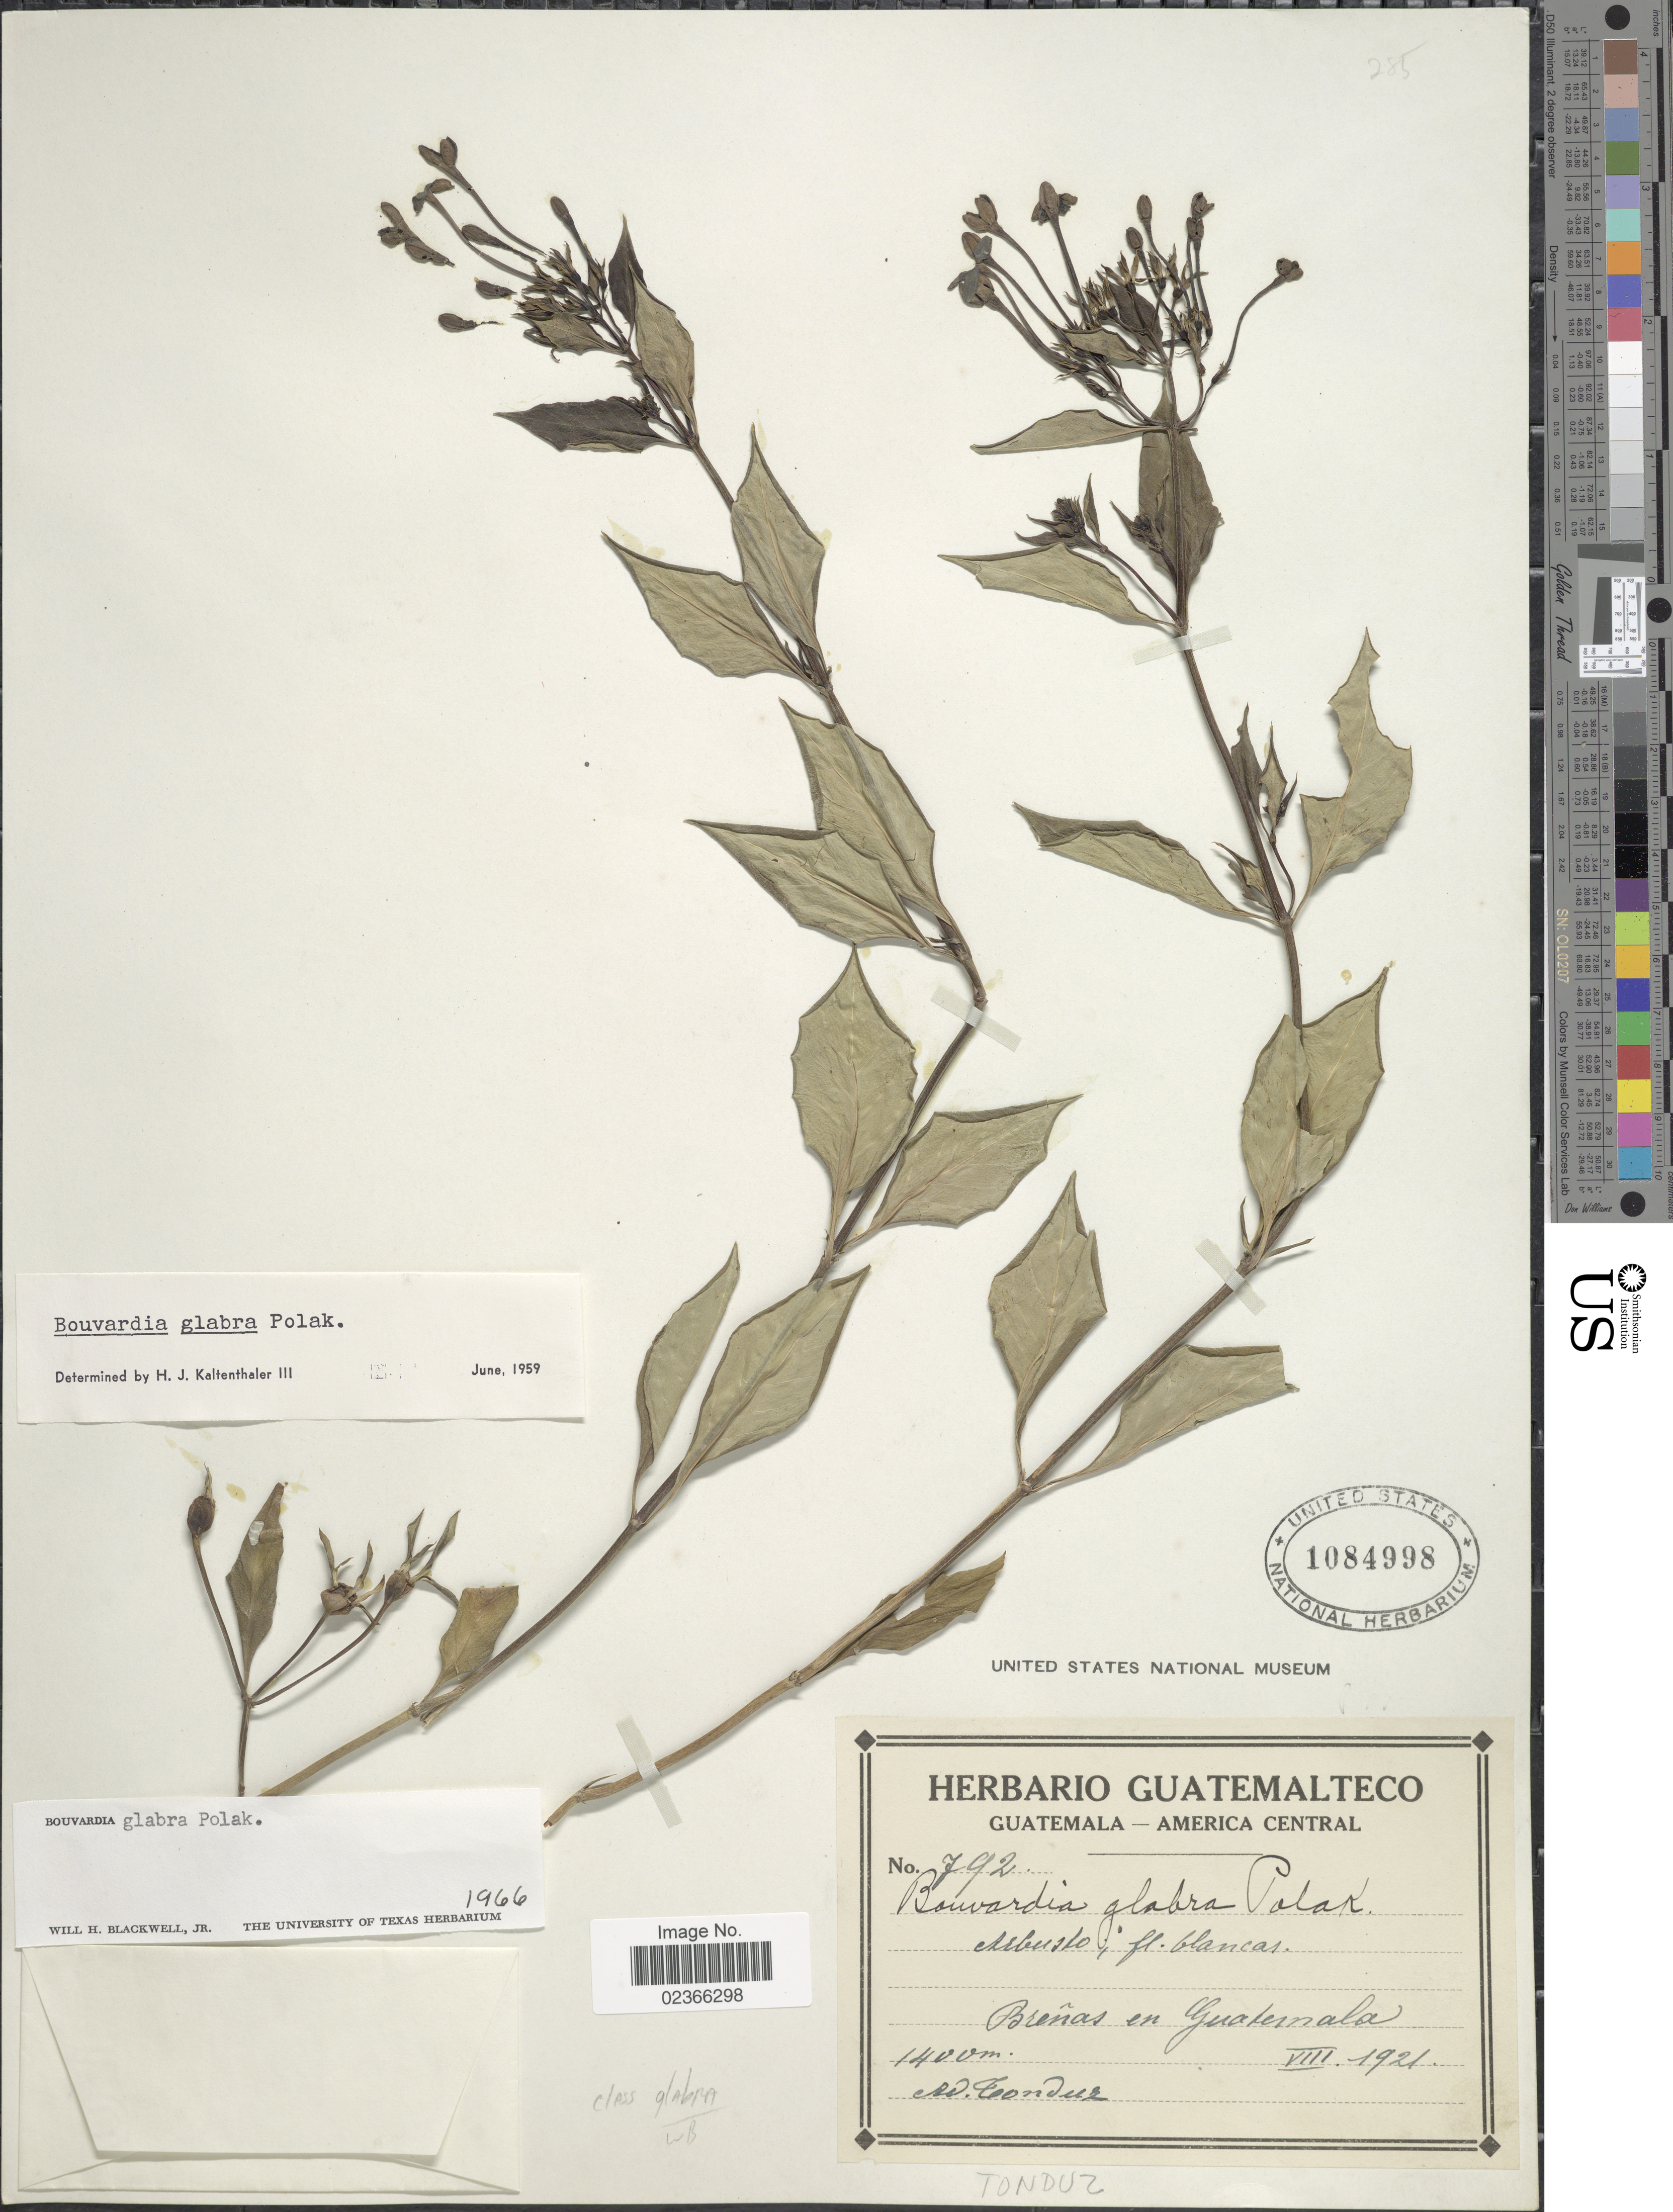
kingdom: Plantae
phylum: Tracheophyta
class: Magnoliopsida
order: Gentianales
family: Rubiaceae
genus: Bouvardia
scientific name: Bouvardia glabra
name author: Polák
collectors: A. Tonduz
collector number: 792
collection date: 1921-08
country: Guatemala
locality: Brenas en Guatemala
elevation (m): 1400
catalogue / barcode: US 1084998